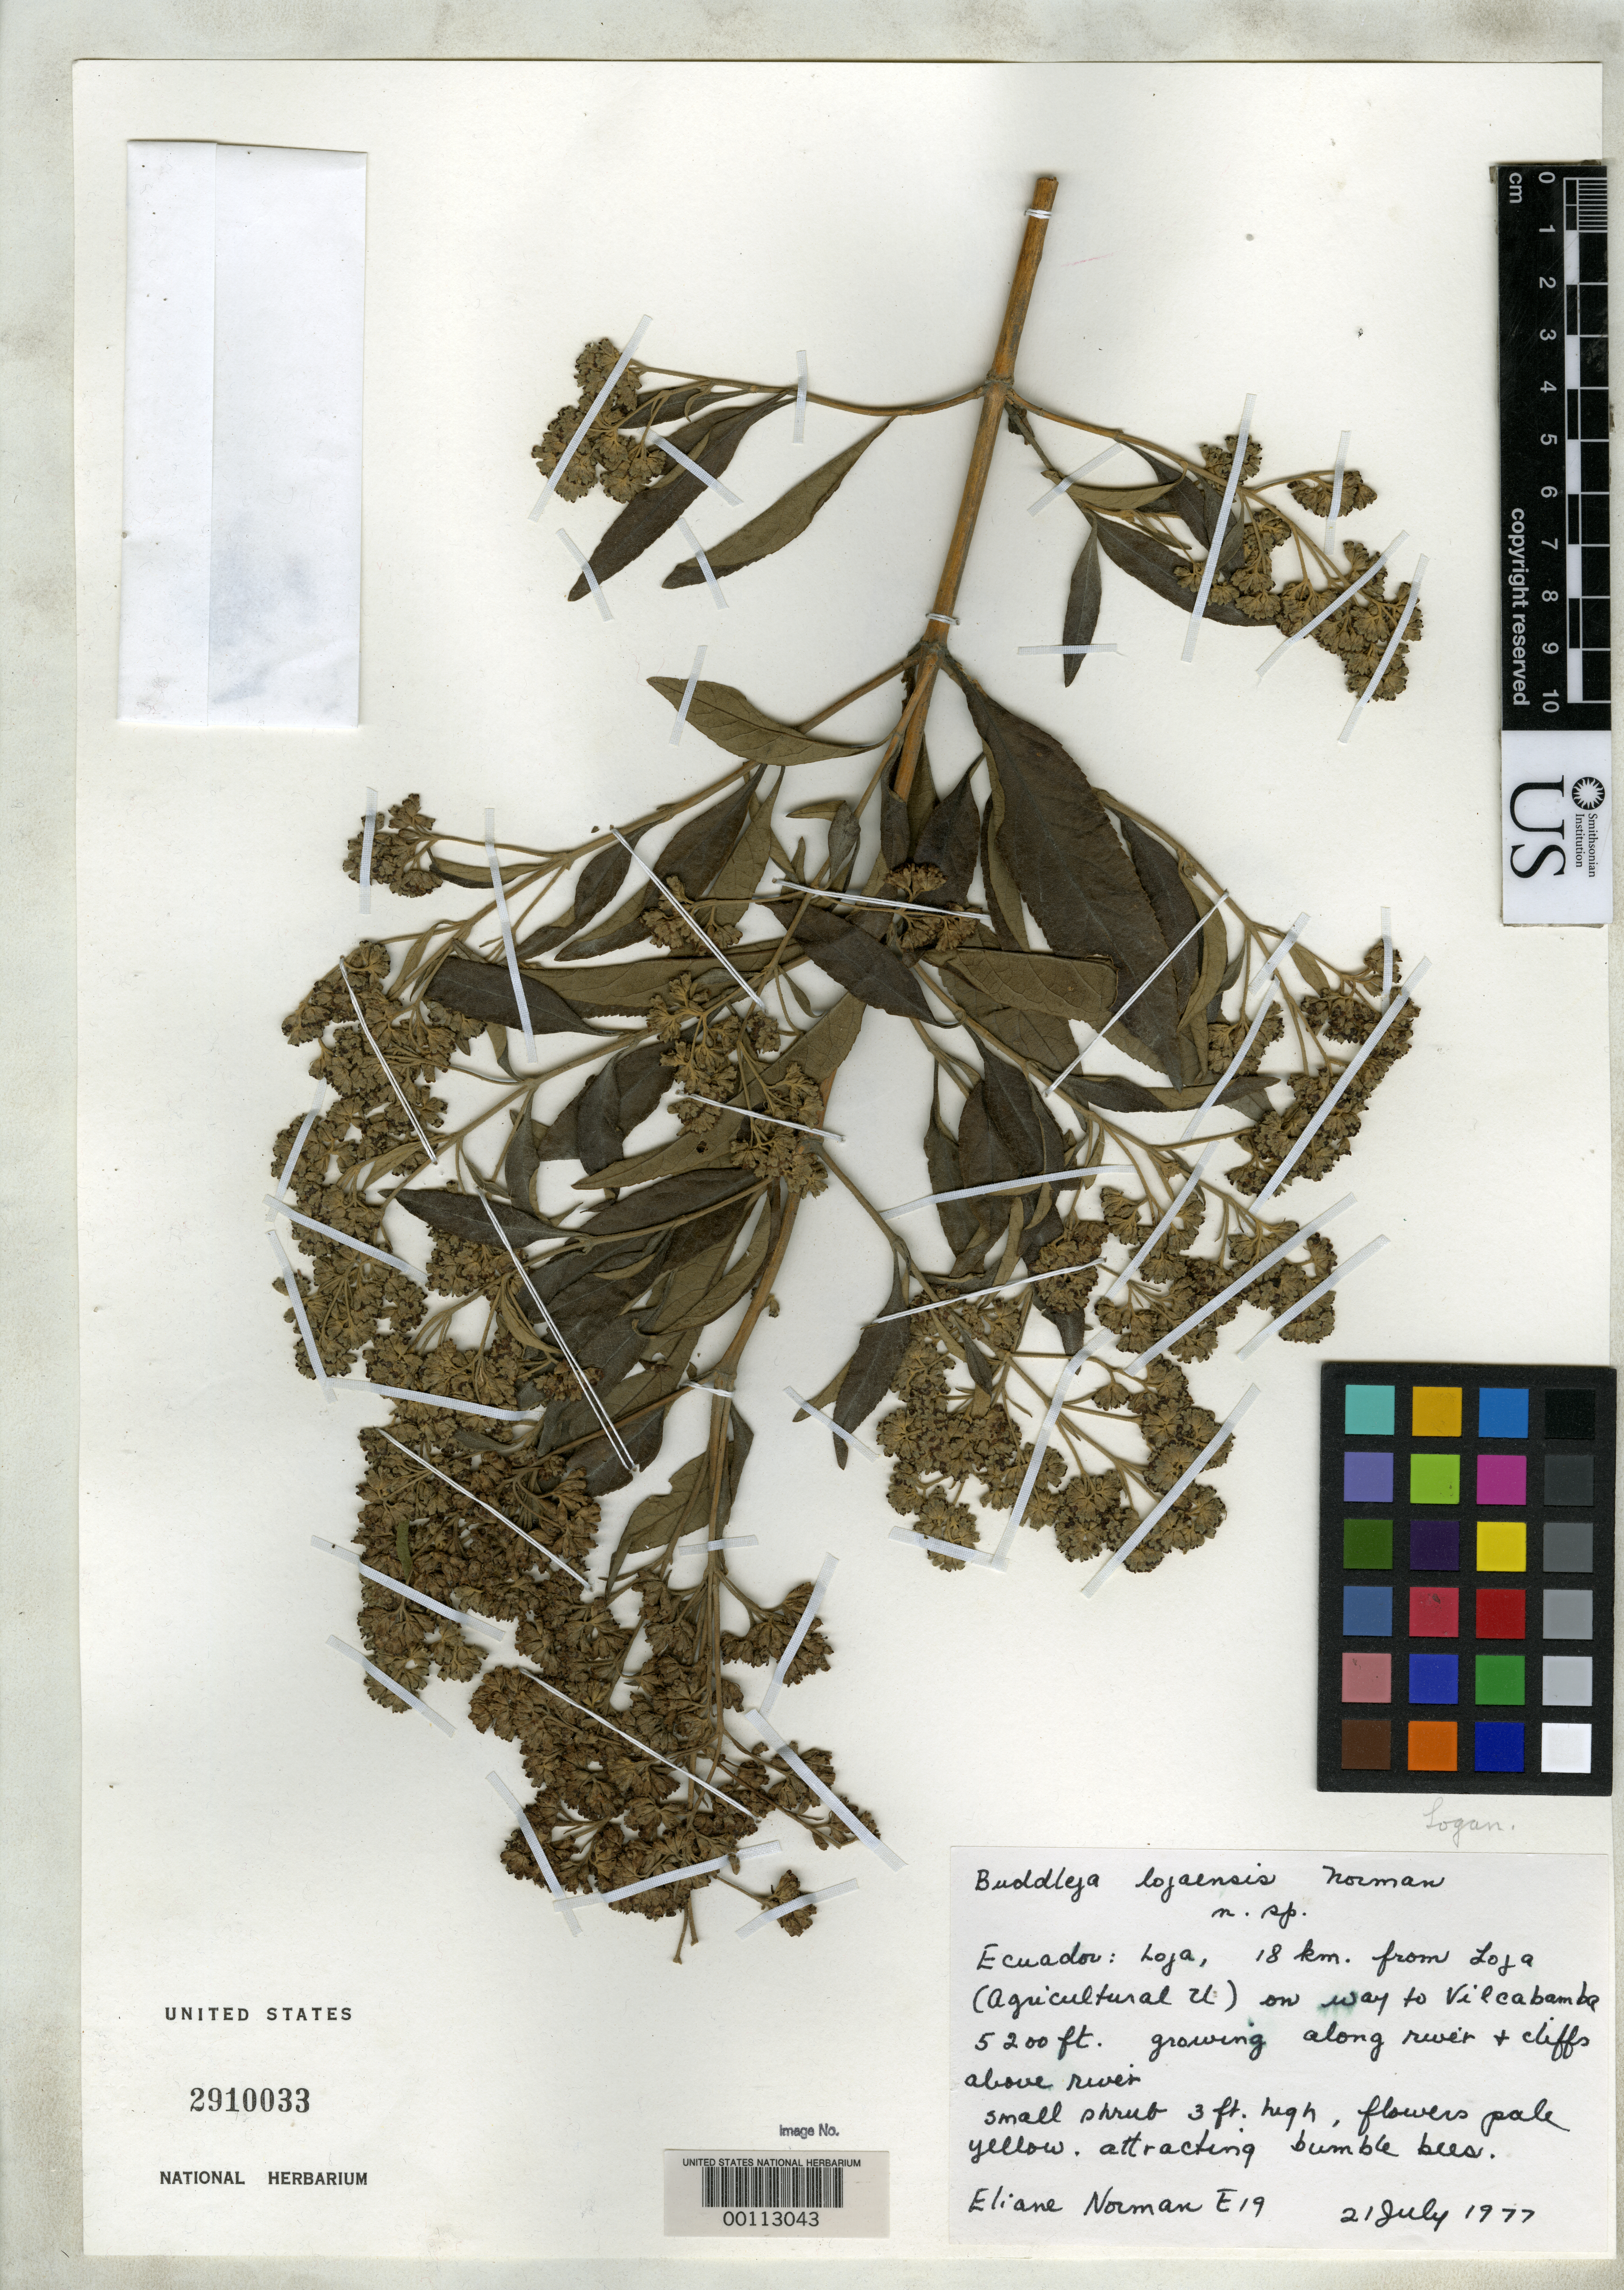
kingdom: Plantae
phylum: Tracheophyta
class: Magnoliopsida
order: Lamiales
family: Scrophulariaceae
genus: Buddleja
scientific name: Buddleja lojensis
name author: E.M. Norman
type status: Isosyntype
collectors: E. Norman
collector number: #e-19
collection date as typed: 21 Jul 1977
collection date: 1977-07-21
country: Ecuador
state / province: Loja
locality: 18 km from Loja on way to Vilcabamba.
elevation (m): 1585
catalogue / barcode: US 2910033